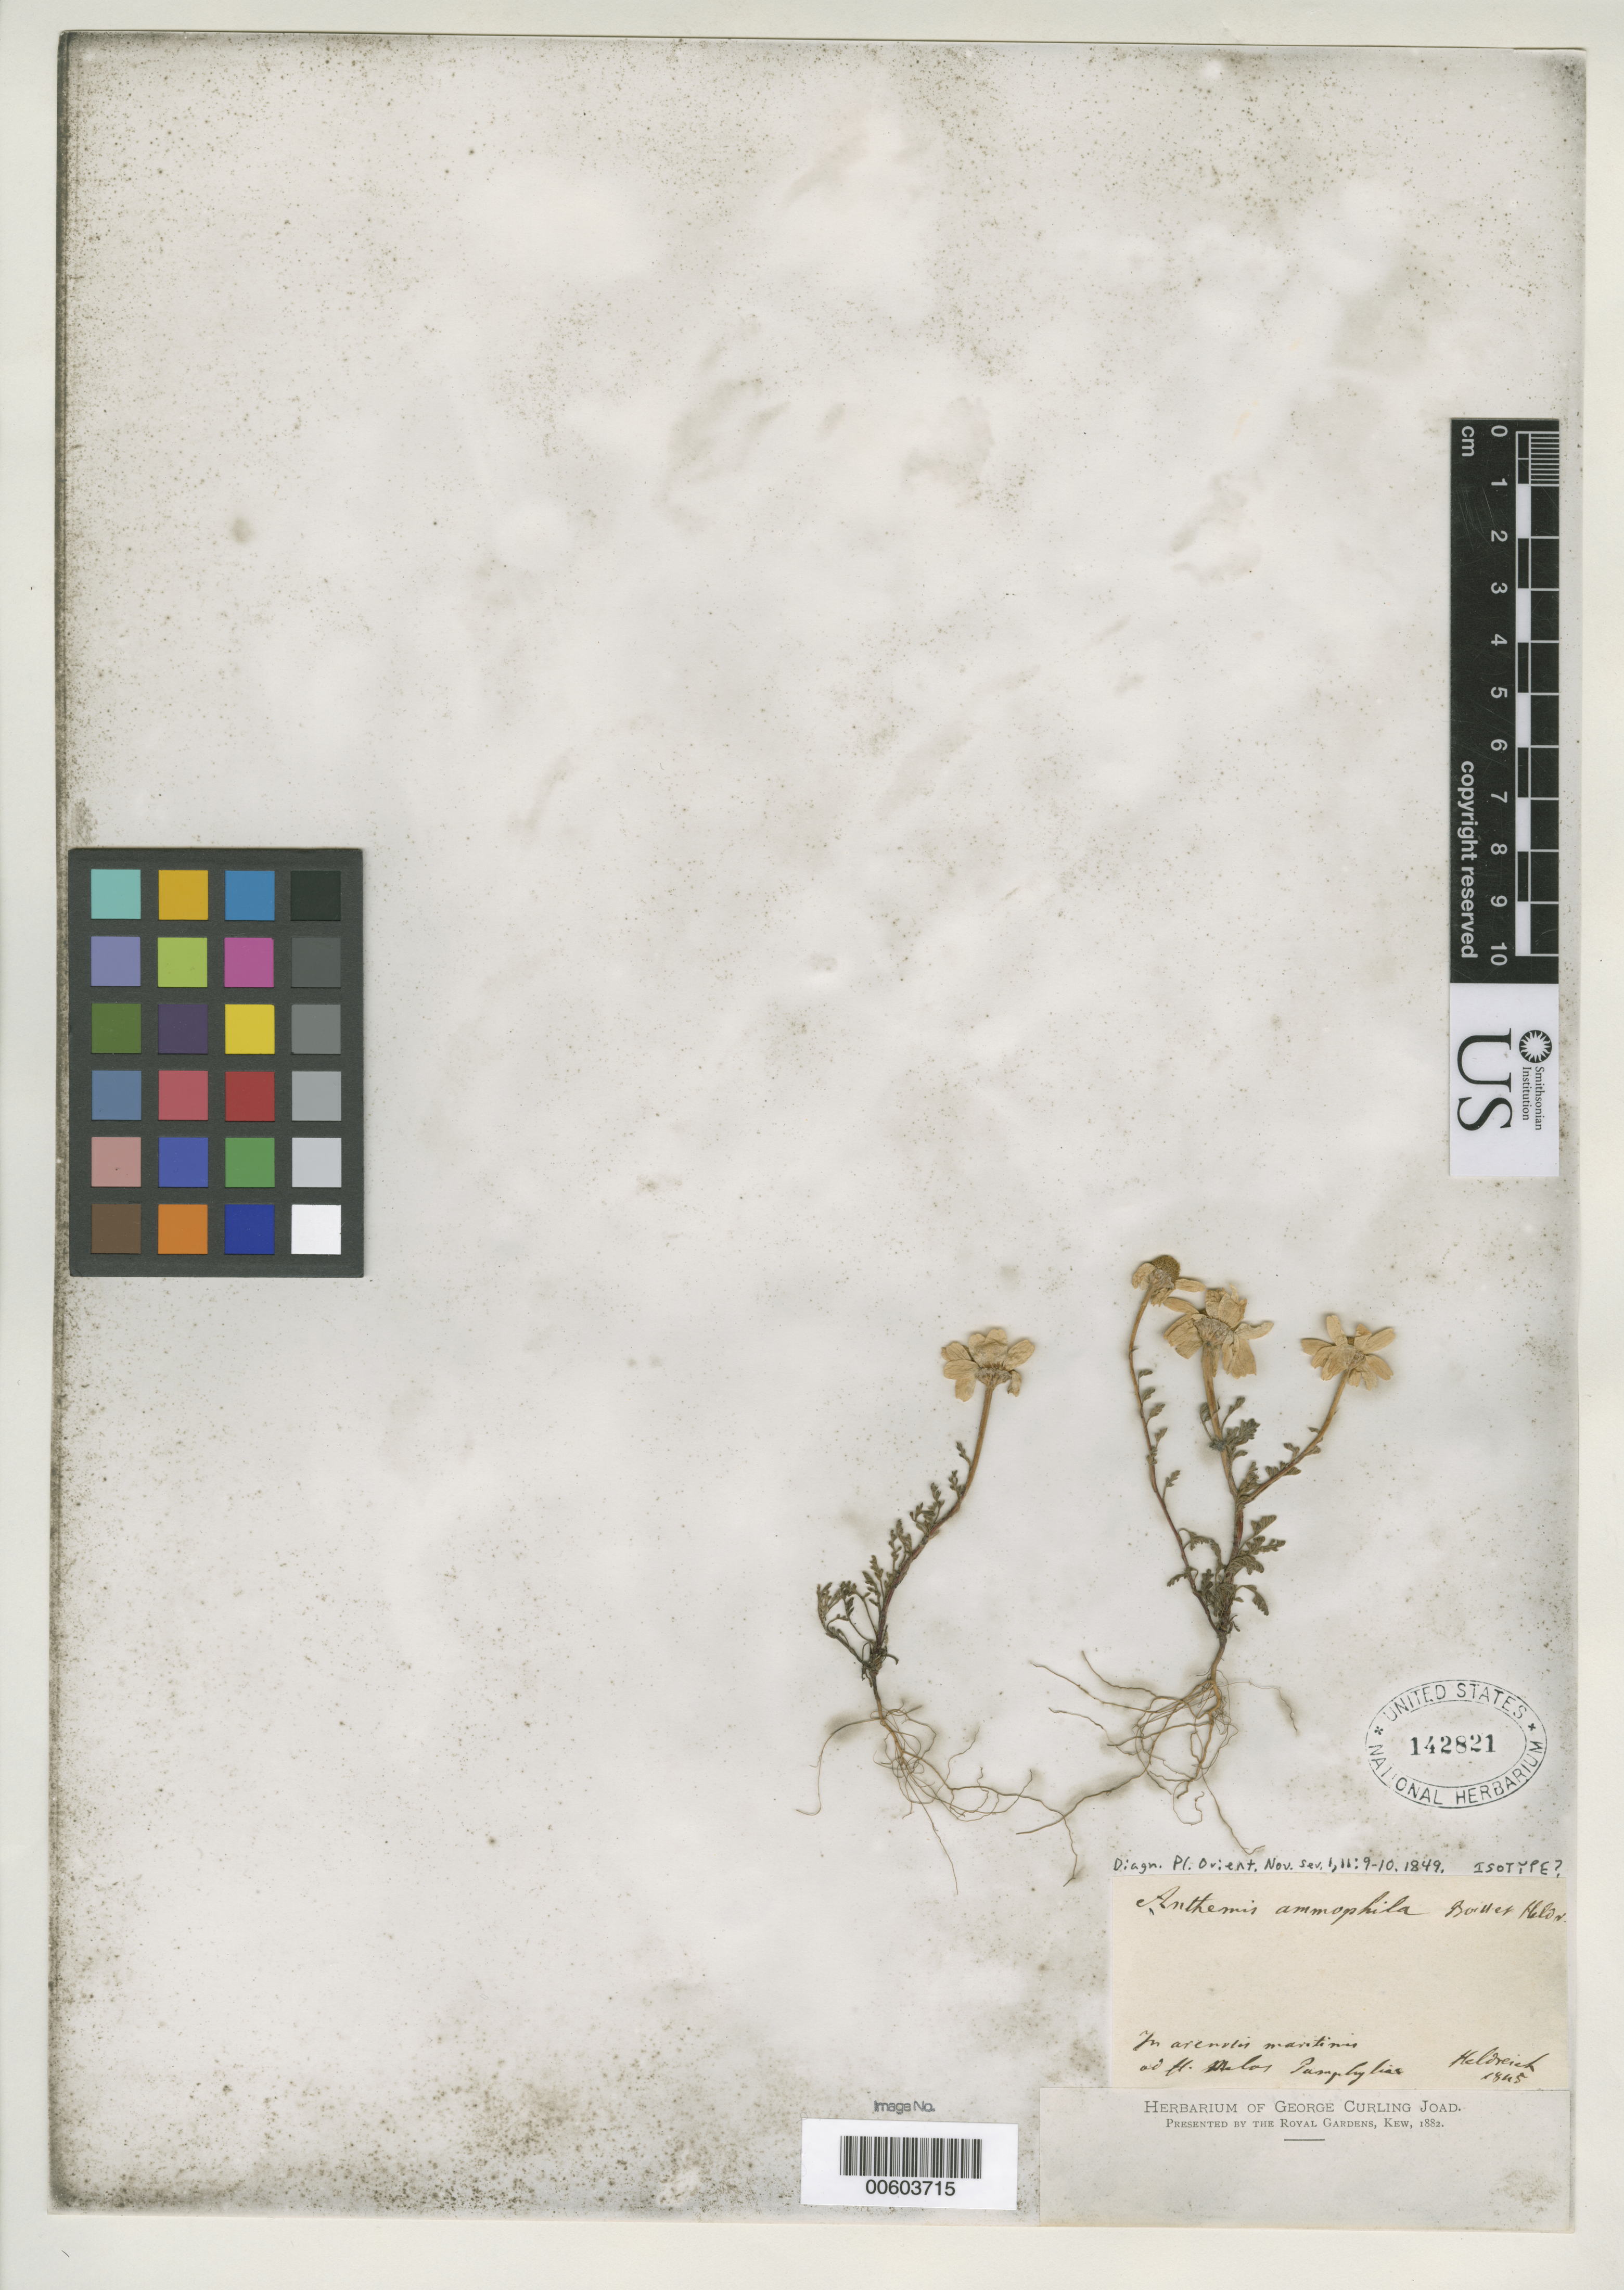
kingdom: Plantae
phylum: Tracheophyta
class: Magnoliopsida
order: Asterales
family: Asteraceae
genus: Anthemis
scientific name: Anthemis ammophila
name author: Boiss. & Heldr. in Boiss.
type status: Possible Isotype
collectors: T. H. von Heldreich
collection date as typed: Apr 1846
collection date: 1846-04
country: Turkey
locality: In arensis maritimis ad ft. Helos Pamplylias. [On the sandy seashore at ft. Helos Pamplylias]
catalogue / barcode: US 142821